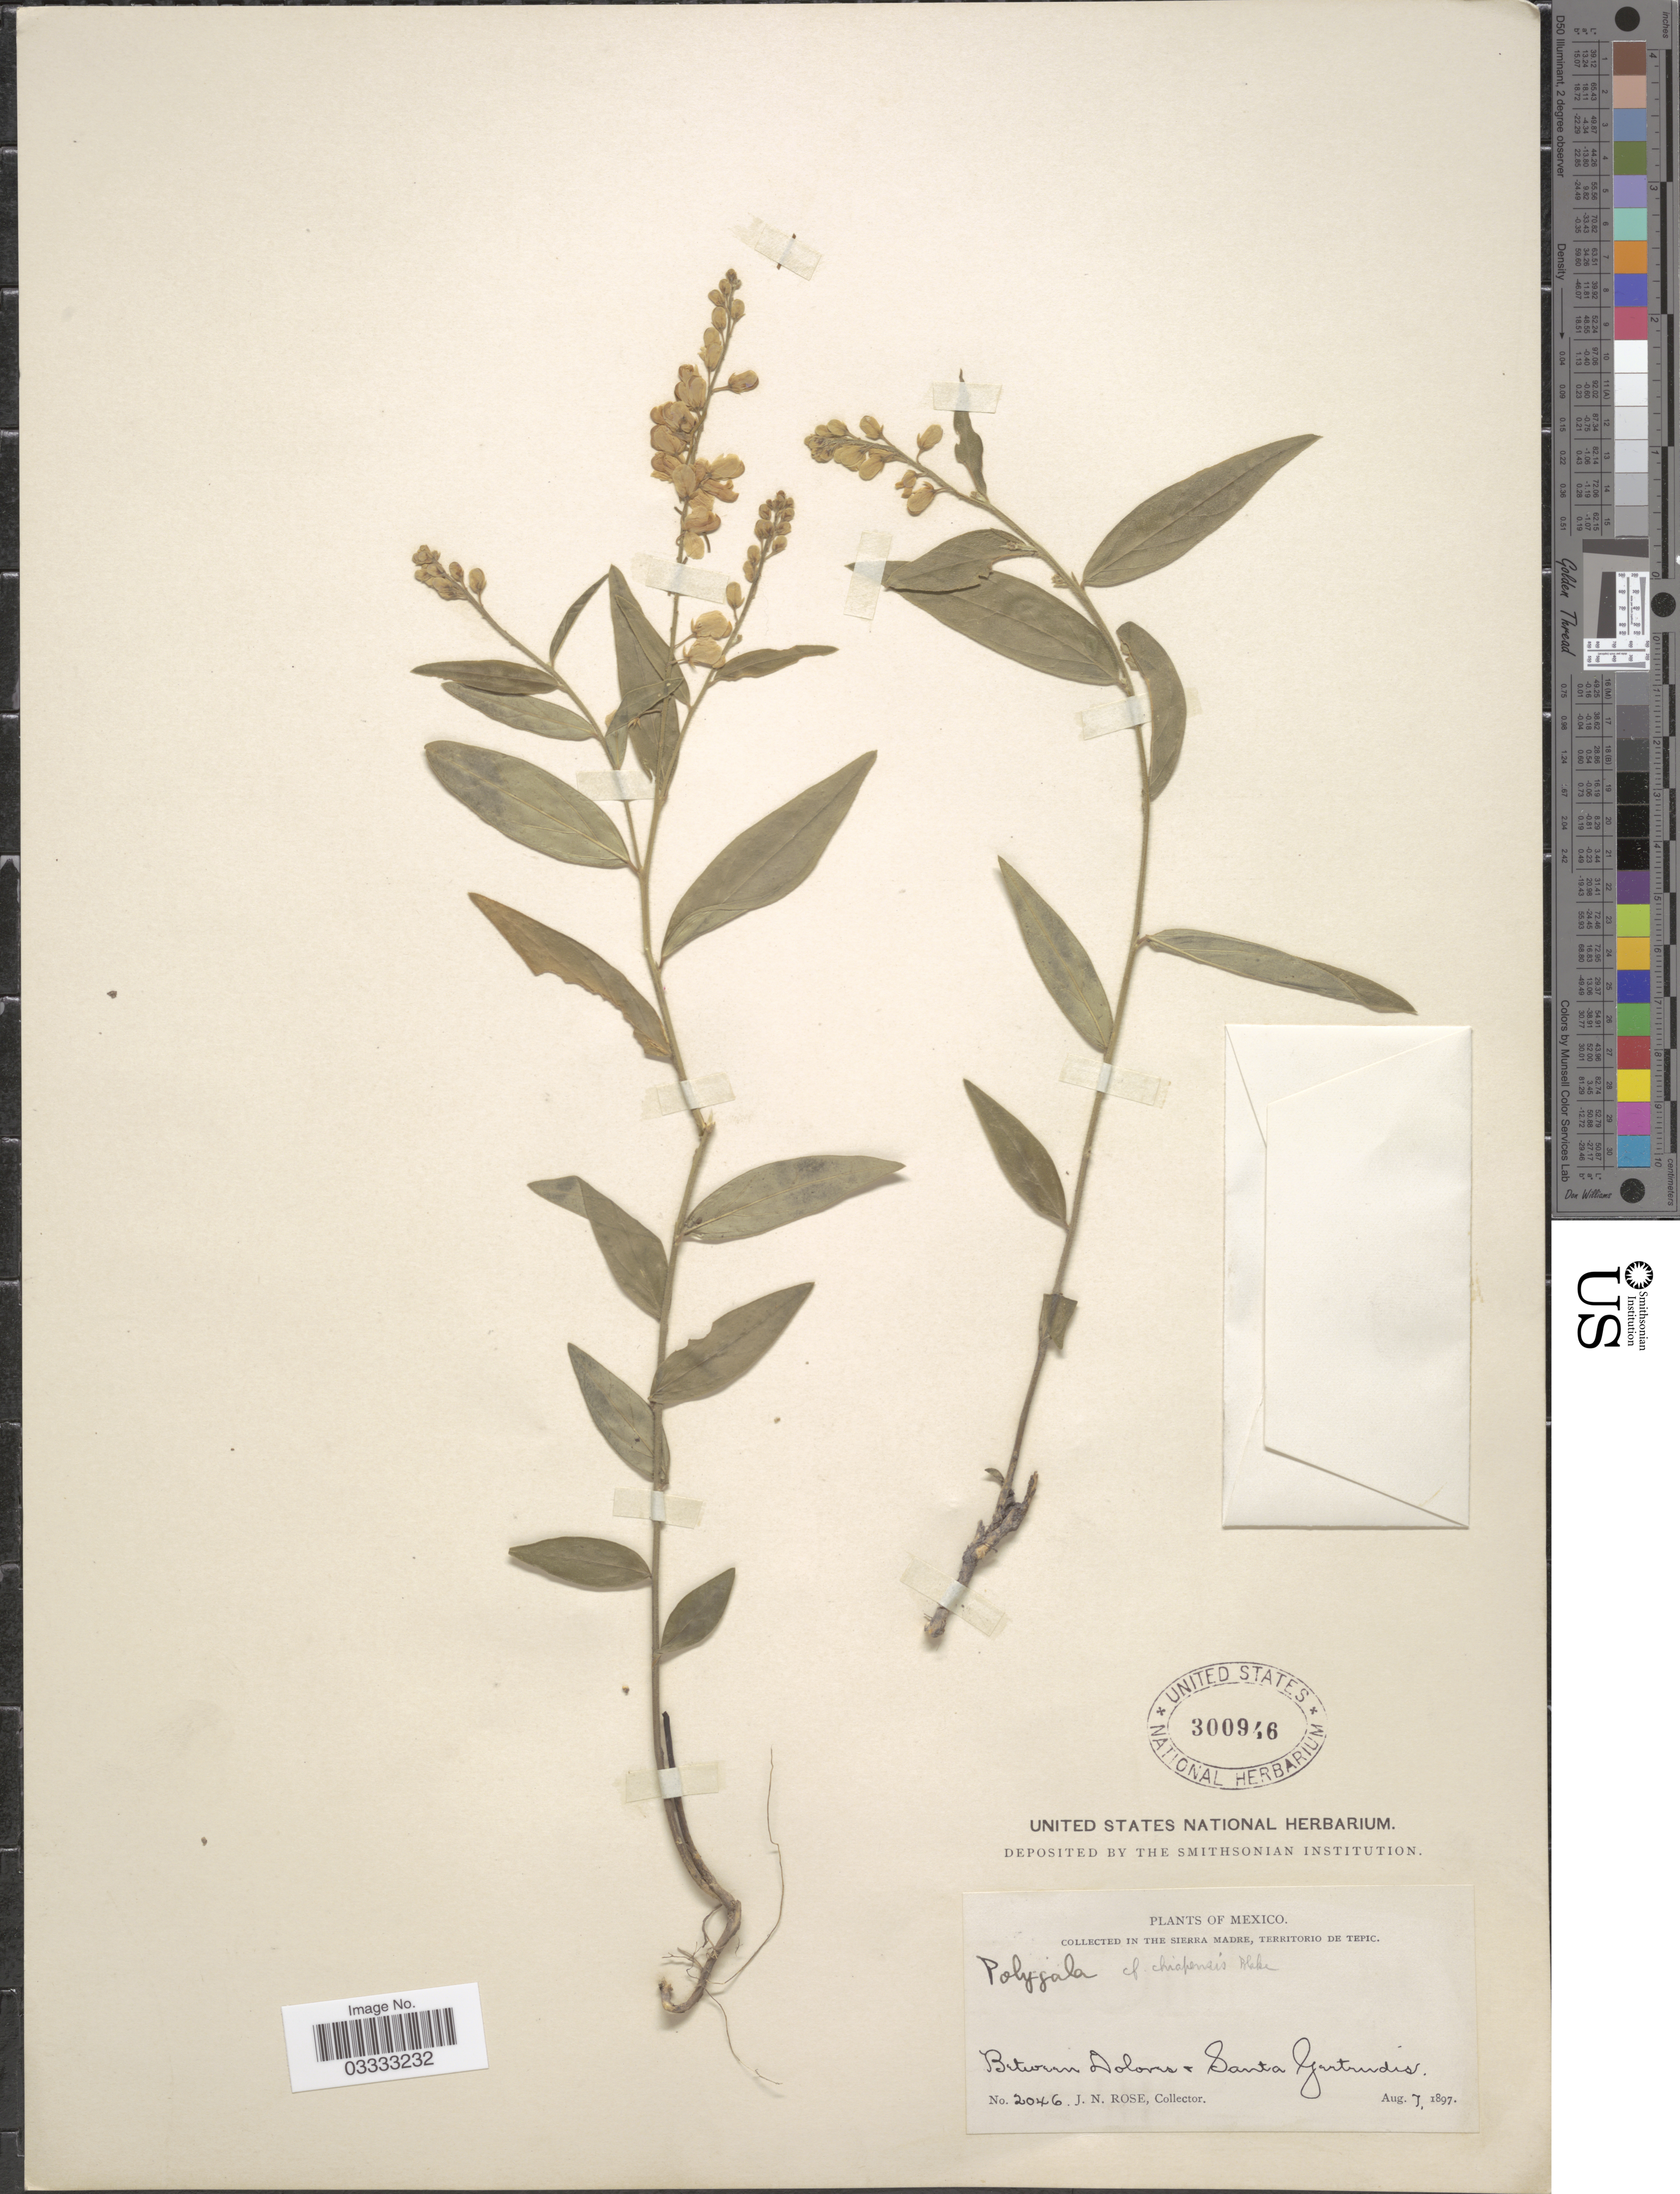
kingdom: Plantae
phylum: Tracheophyta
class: Magnoliopsida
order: Fabales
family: Polygalaceae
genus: Polygala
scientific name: Polygala sp.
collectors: J. N. Rose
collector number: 2046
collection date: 1897-08-07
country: Mexico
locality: In the Sierra Madre, Territorio de Tepic. Between Doloves & Santa Gertrudes.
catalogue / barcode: US 300946